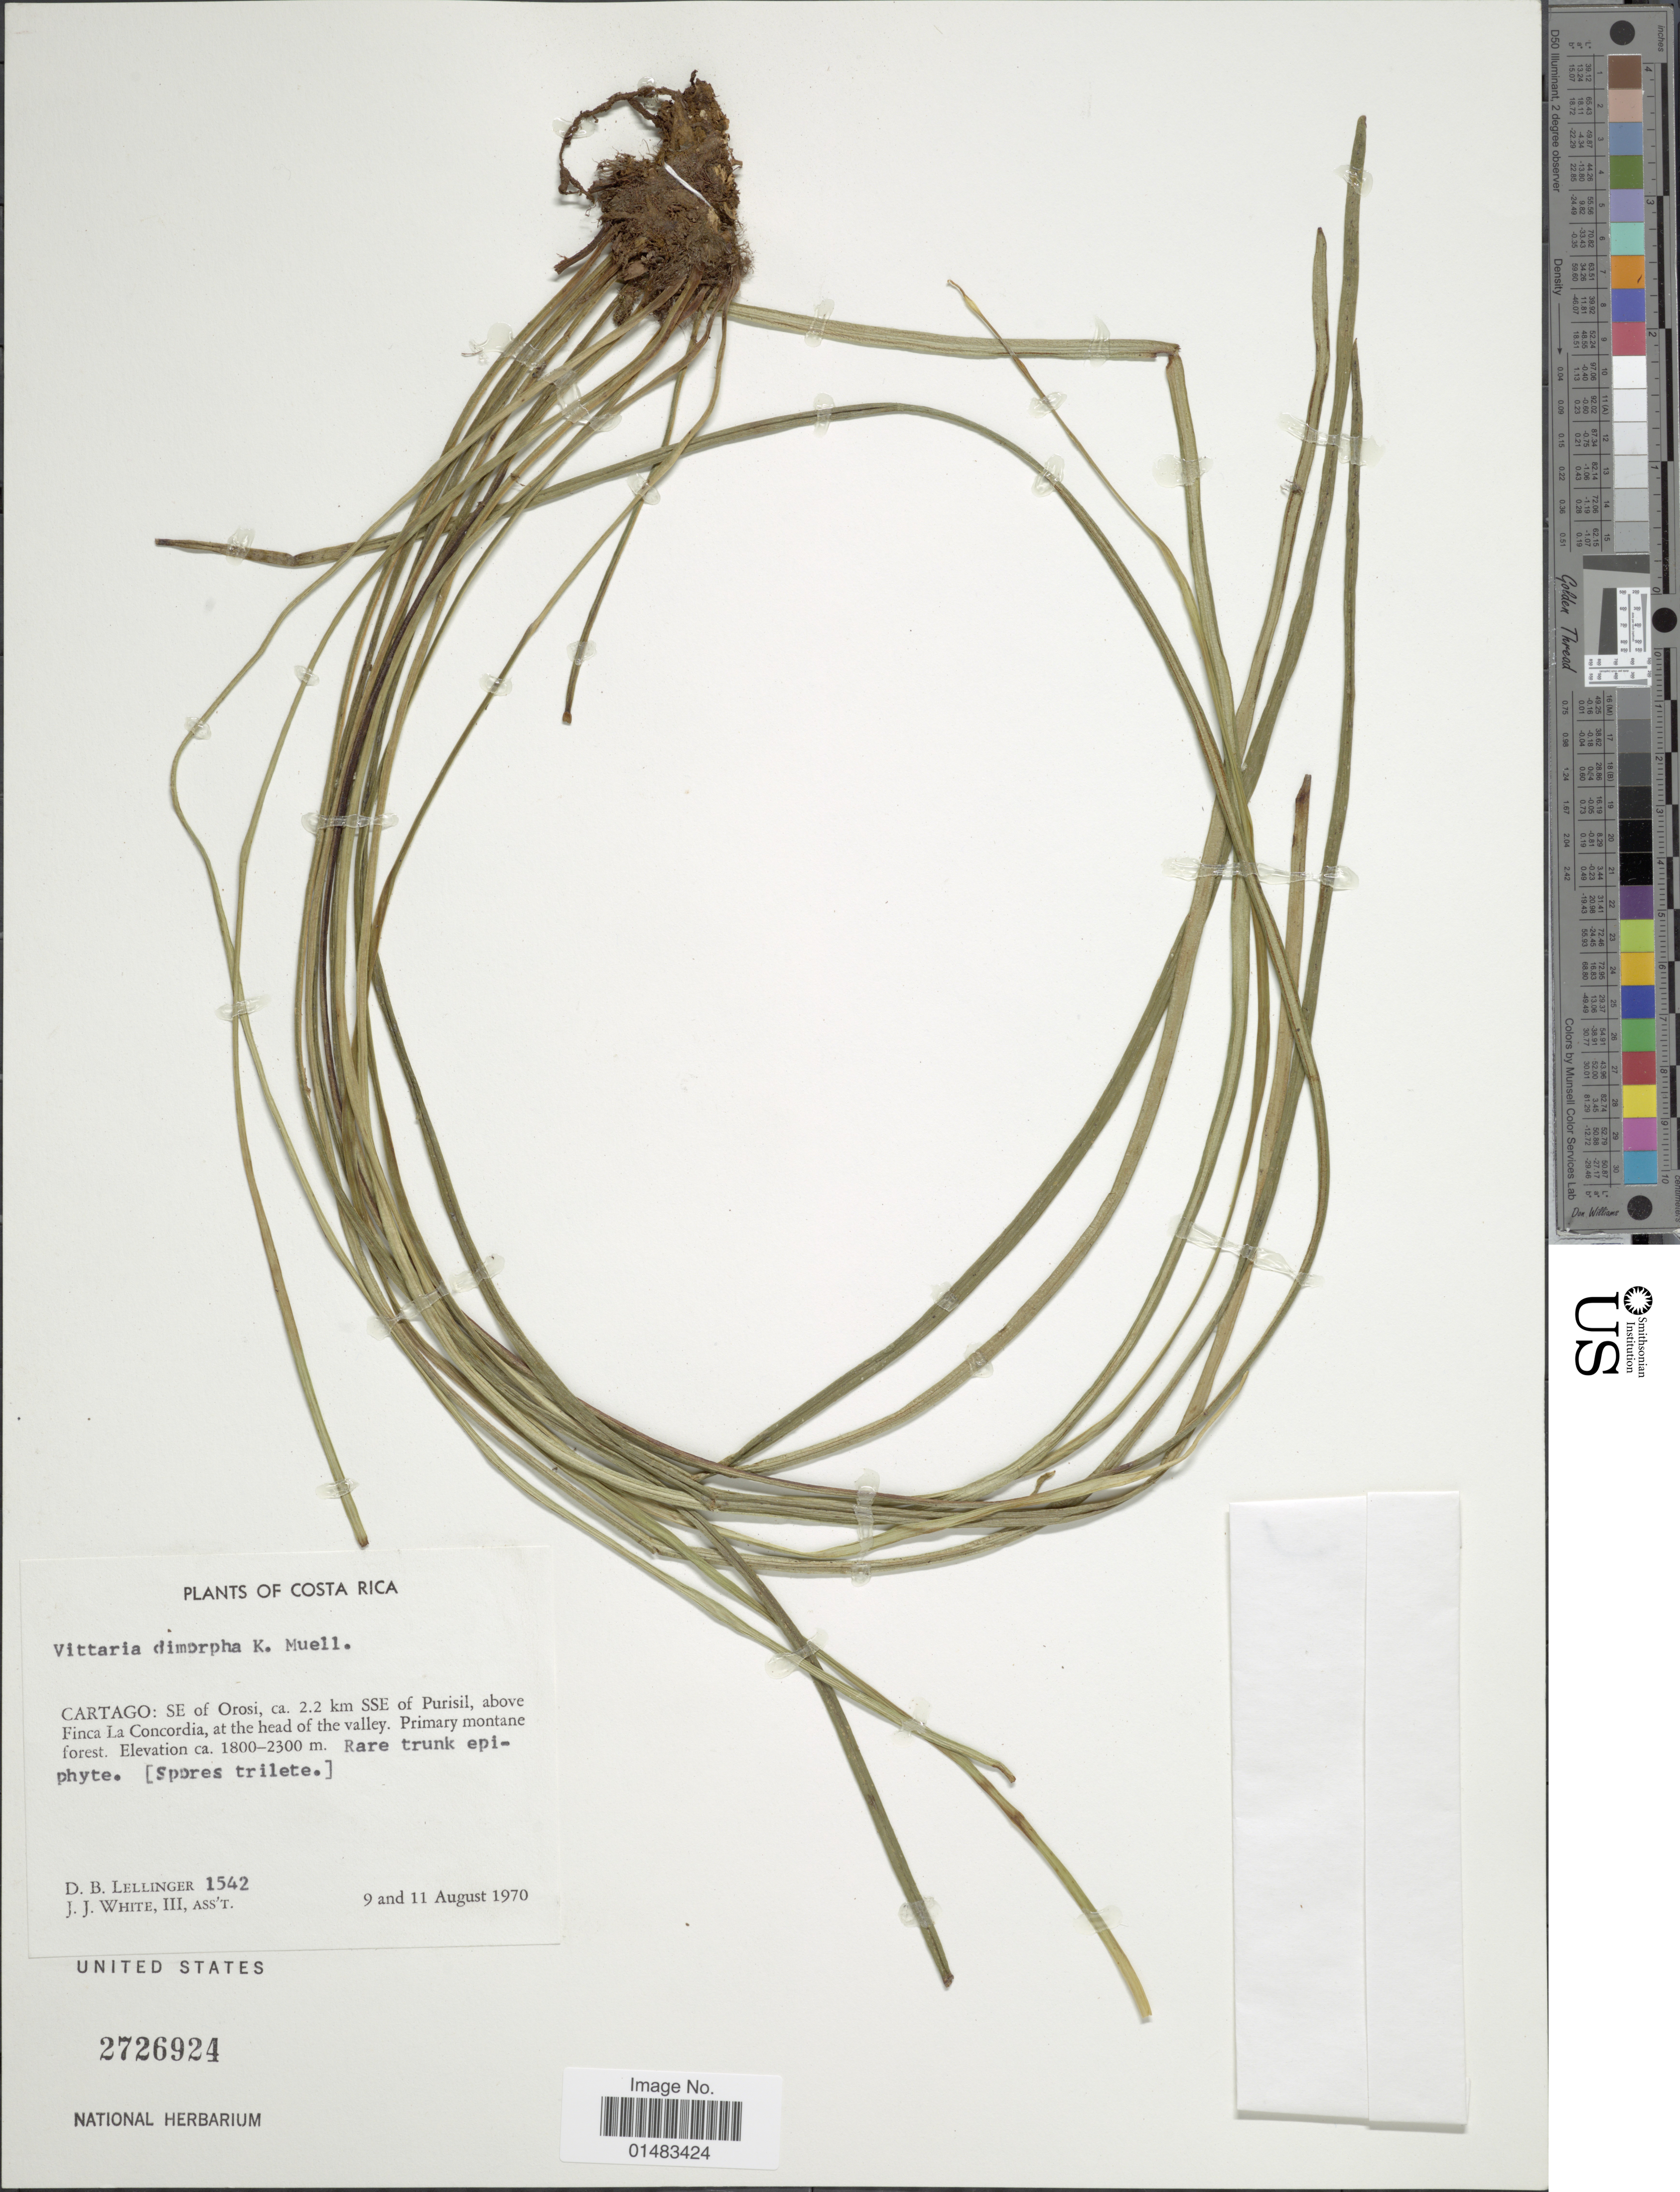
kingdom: Plantae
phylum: Tracheophyta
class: Polypodiopsida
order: Polypodiales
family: Pteridaceae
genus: Vittaria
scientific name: Vittaria dimorpha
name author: K. Müller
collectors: D. B. Lellinger & J. J. White III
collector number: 1542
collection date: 1970-08-09/1970-08-11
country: Costa Rica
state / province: Cartago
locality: Plants of Costa Rica, SE of Orosi, ca. 2.2 km SE of Purisil, above Finca la Concordia, at the head of the valley. Primary montane forest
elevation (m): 1800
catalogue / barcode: US 2726924